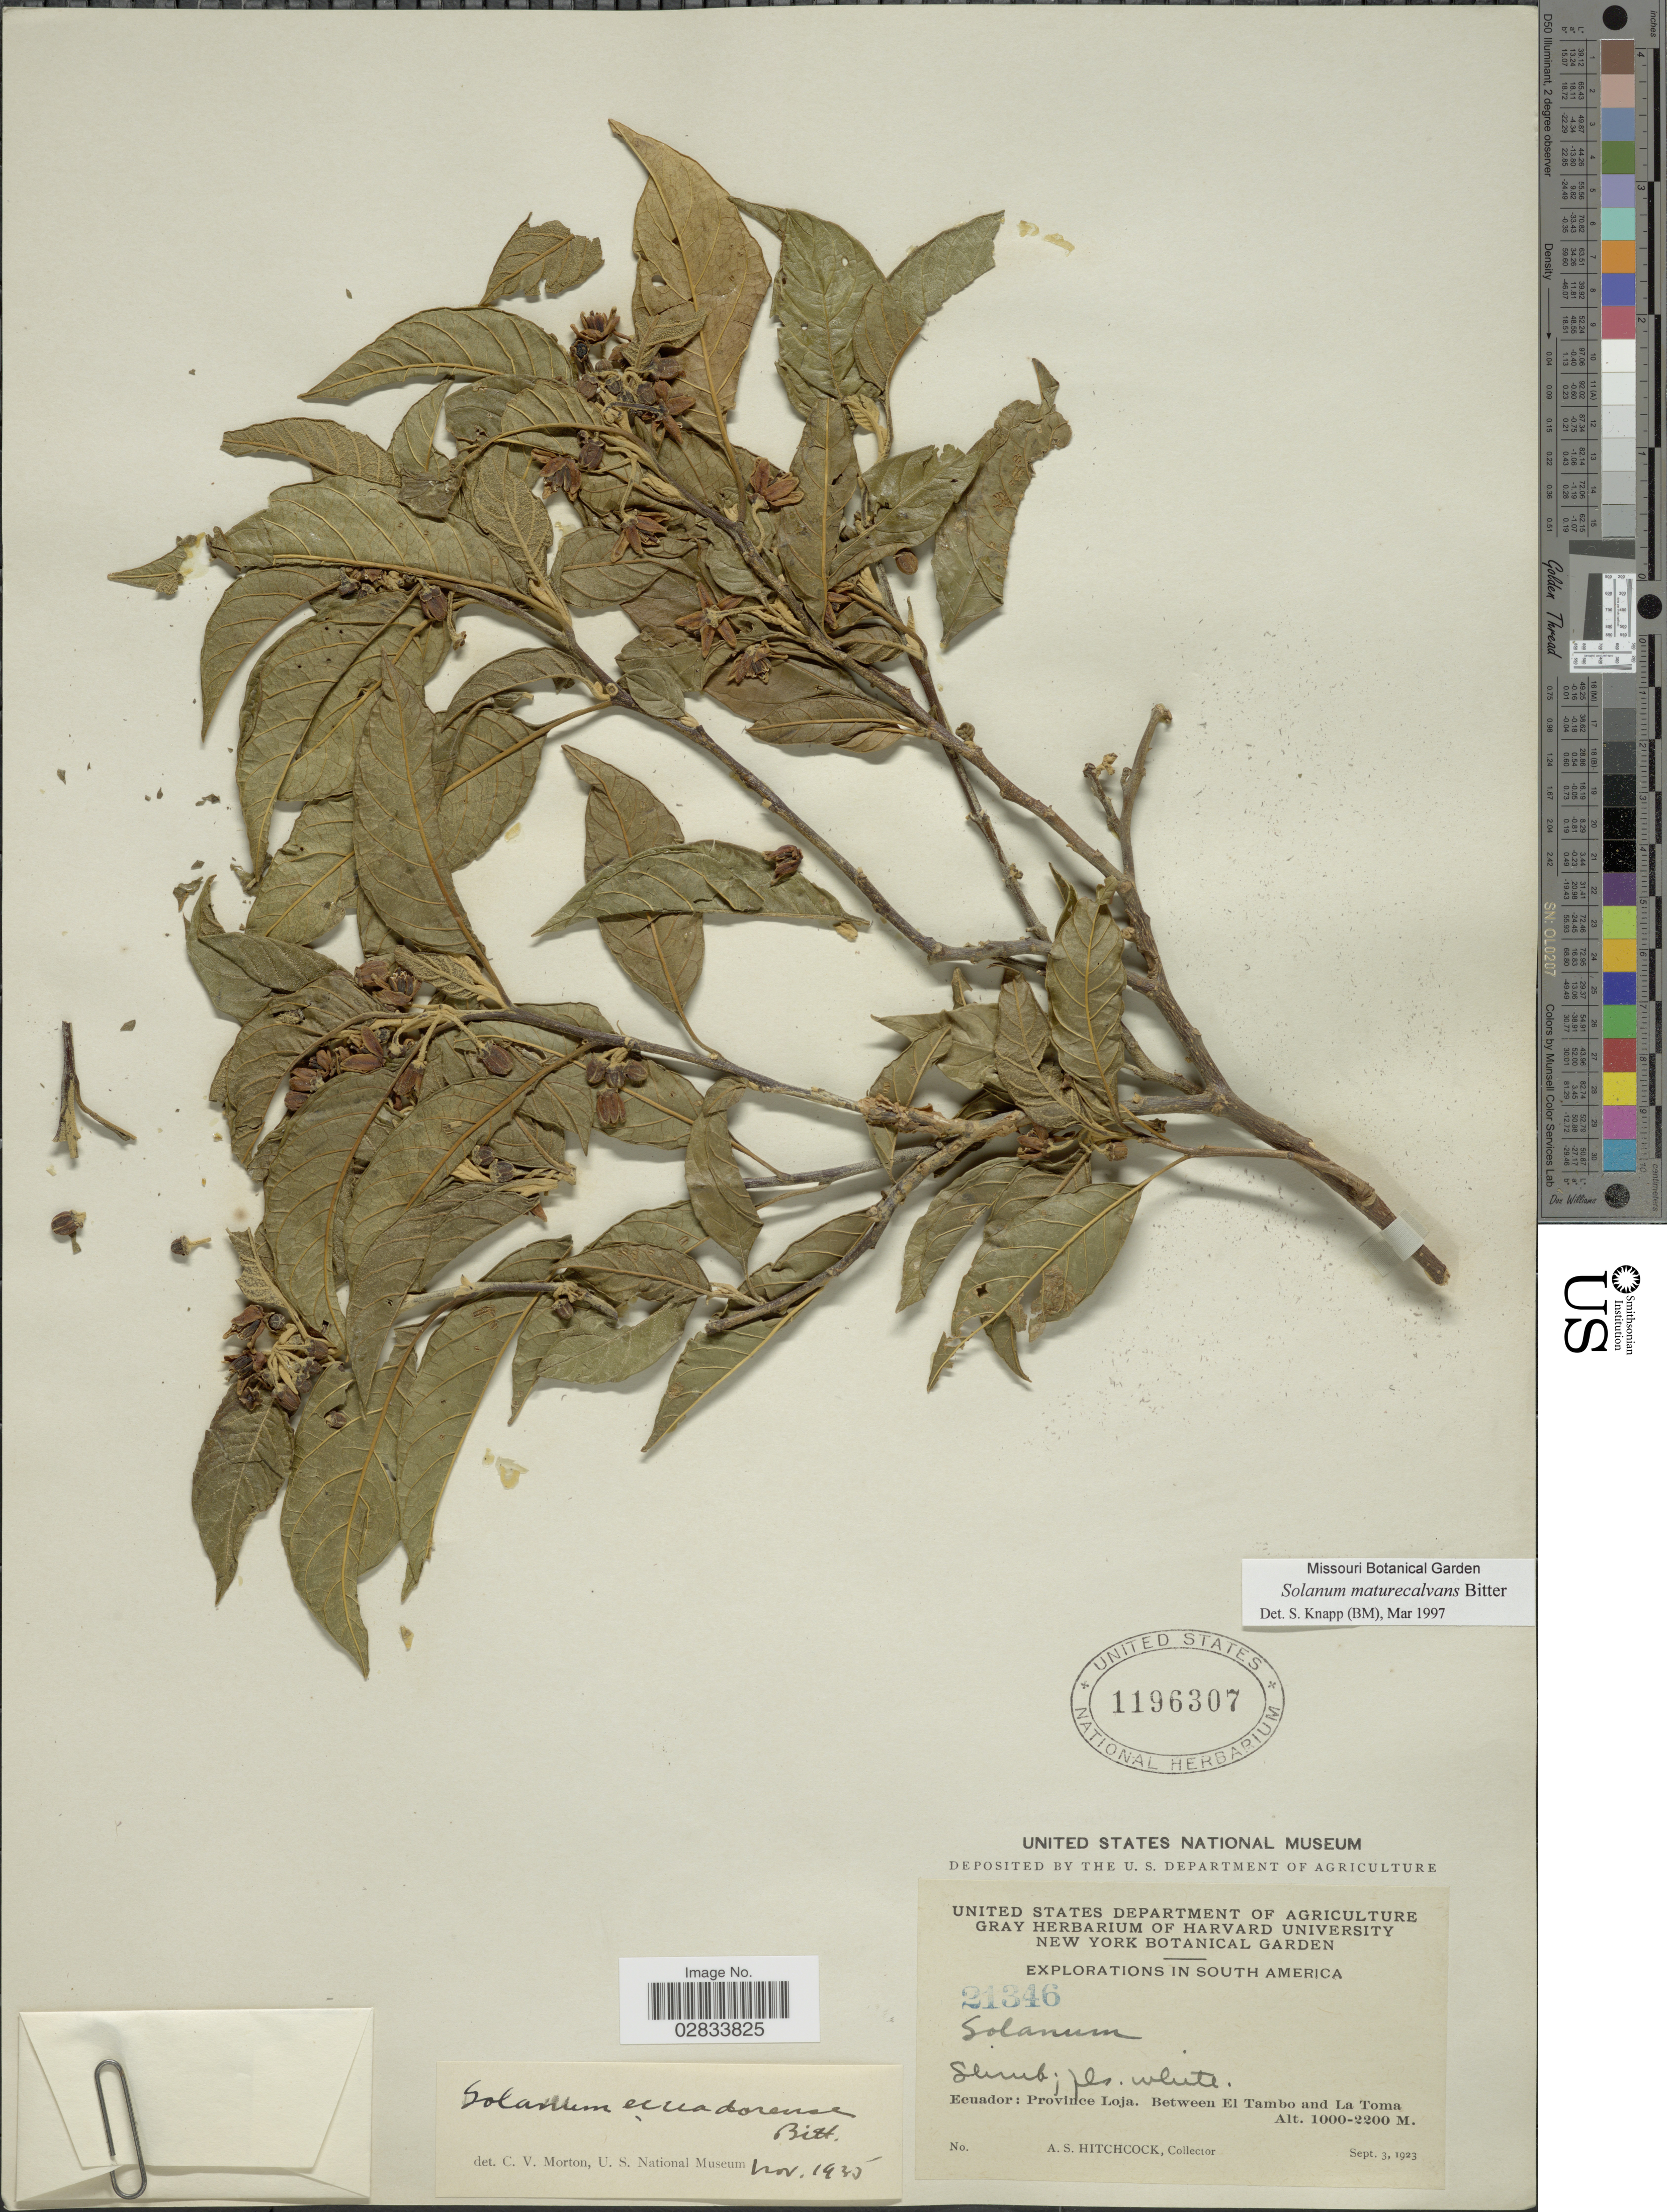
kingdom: Plantae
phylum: Tracheophyta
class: Magnoliopsida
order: Solanales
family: Solanaceae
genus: Solanum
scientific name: Solanum maturecalvans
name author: Bitter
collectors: A. S. Hitchcock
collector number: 21346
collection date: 1923-09-03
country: Ecuador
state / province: Loja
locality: Province Loja, Between El Tambo and La Toma.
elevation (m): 1000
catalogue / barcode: US 1196307